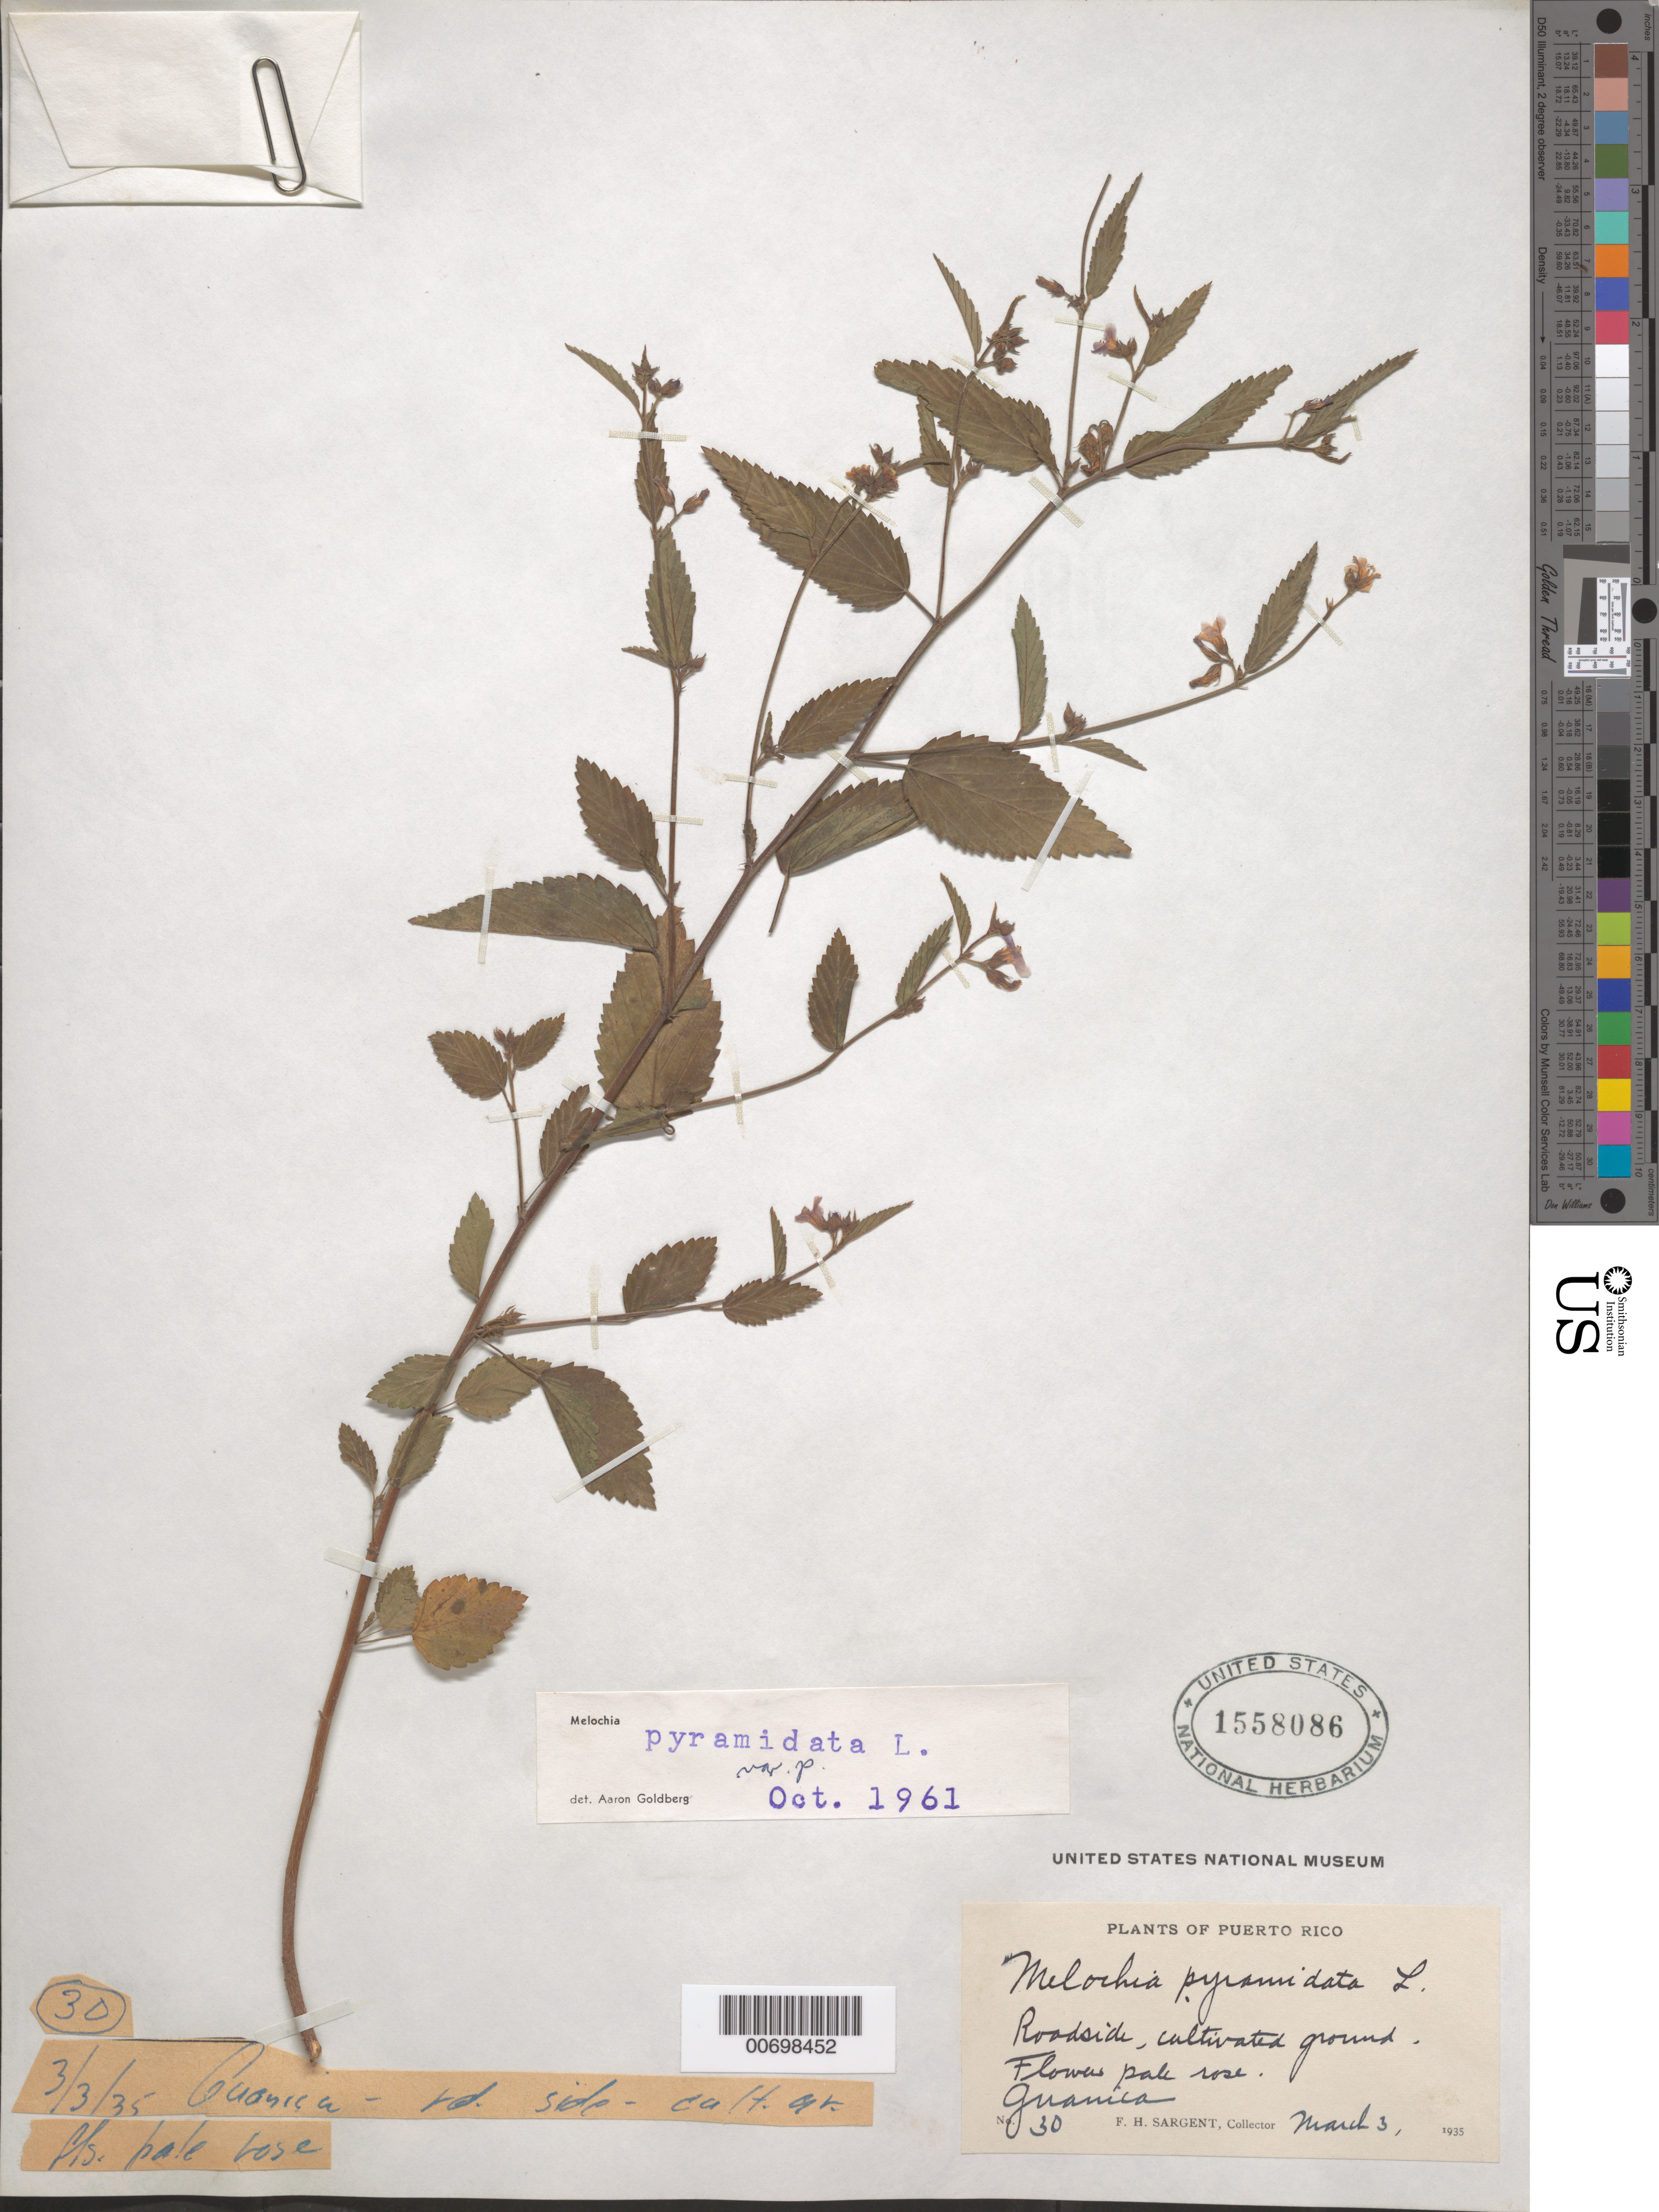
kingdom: Plantae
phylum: Tracheophyta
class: Magnoliopsida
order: Malvales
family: Malvaceae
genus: Melochia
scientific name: Melochia pyramidata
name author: L.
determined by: Goldberg, Aaron, (US), NMNH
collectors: F. H. Sargent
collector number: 30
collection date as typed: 03 Mar 1935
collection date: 1935-03-03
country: Puerto Rico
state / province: Guánica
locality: Guanica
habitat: Roadside, cultivated ground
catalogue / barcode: US 1558086